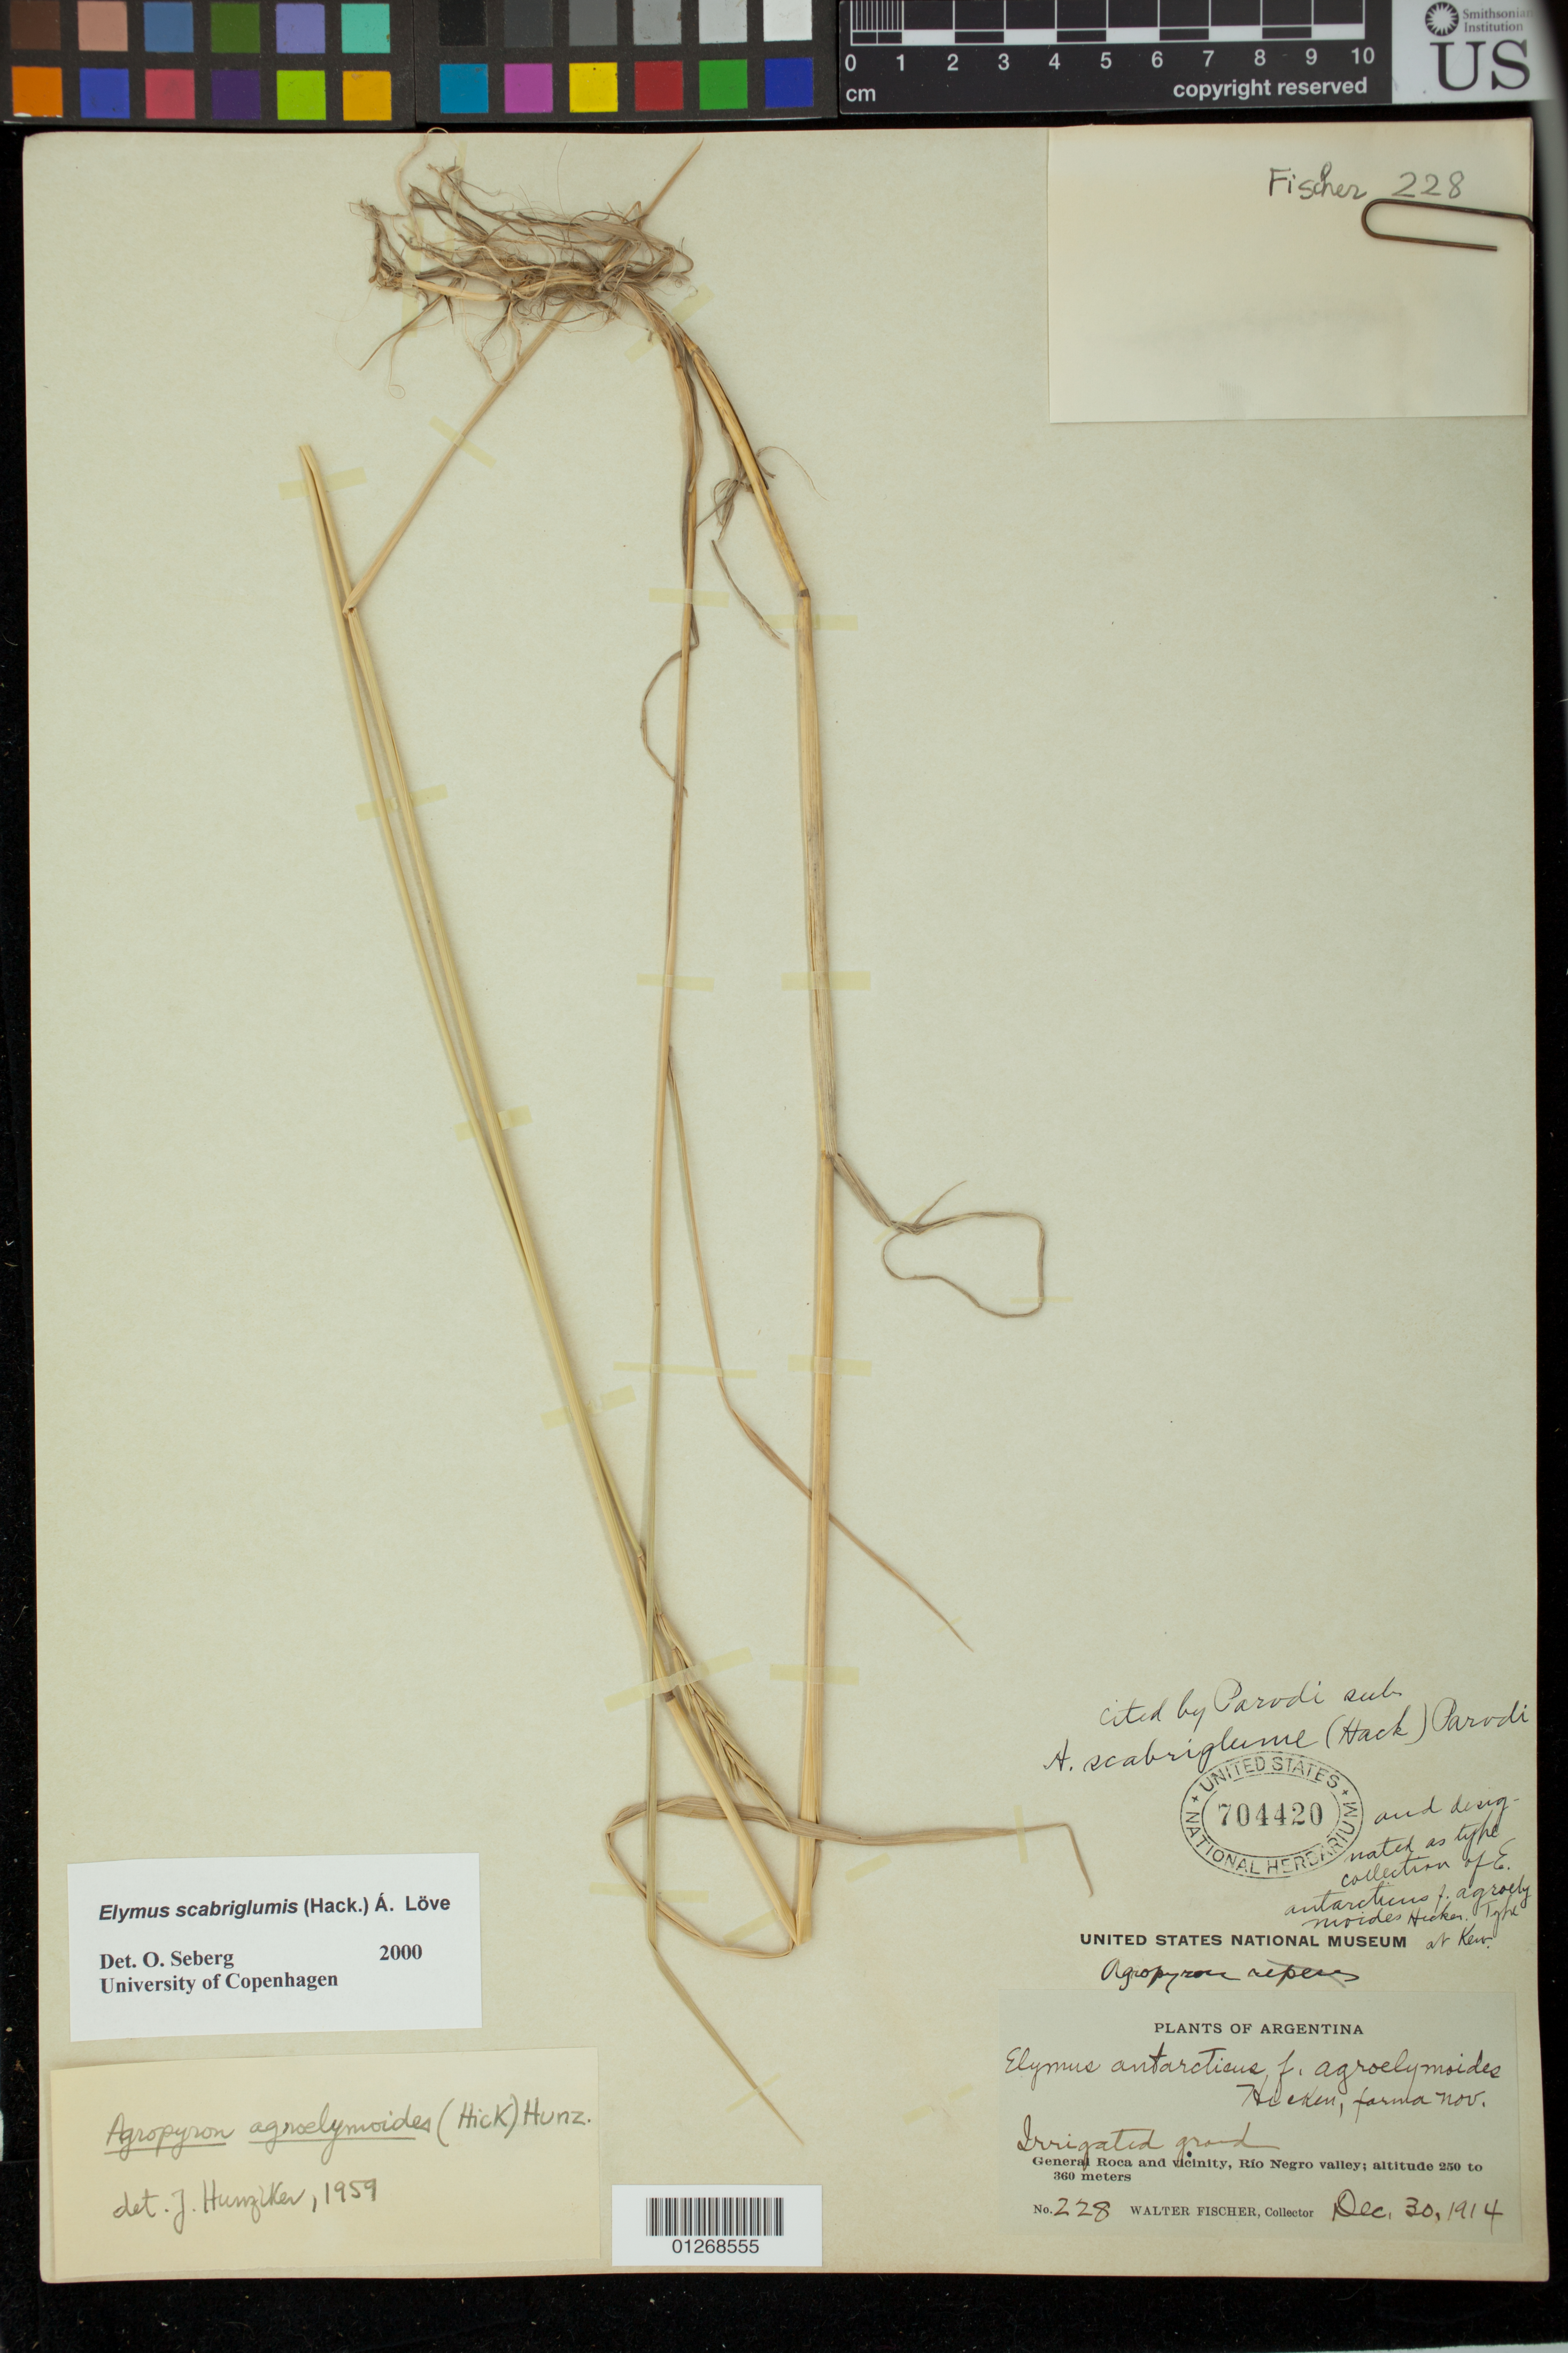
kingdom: Plantae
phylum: Tracheophyta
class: Liliopsida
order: Poales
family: Poaceae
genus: Elymus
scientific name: Elymus antarcticus f. agroelymoides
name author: Hicken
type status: Isolectotype; Type Collection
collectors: W. Fischer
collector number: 228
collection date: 1914-12-30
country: Argentina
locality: General Roca and vicinity, Rio Negro valley.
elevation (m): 250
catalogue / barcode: US 704420